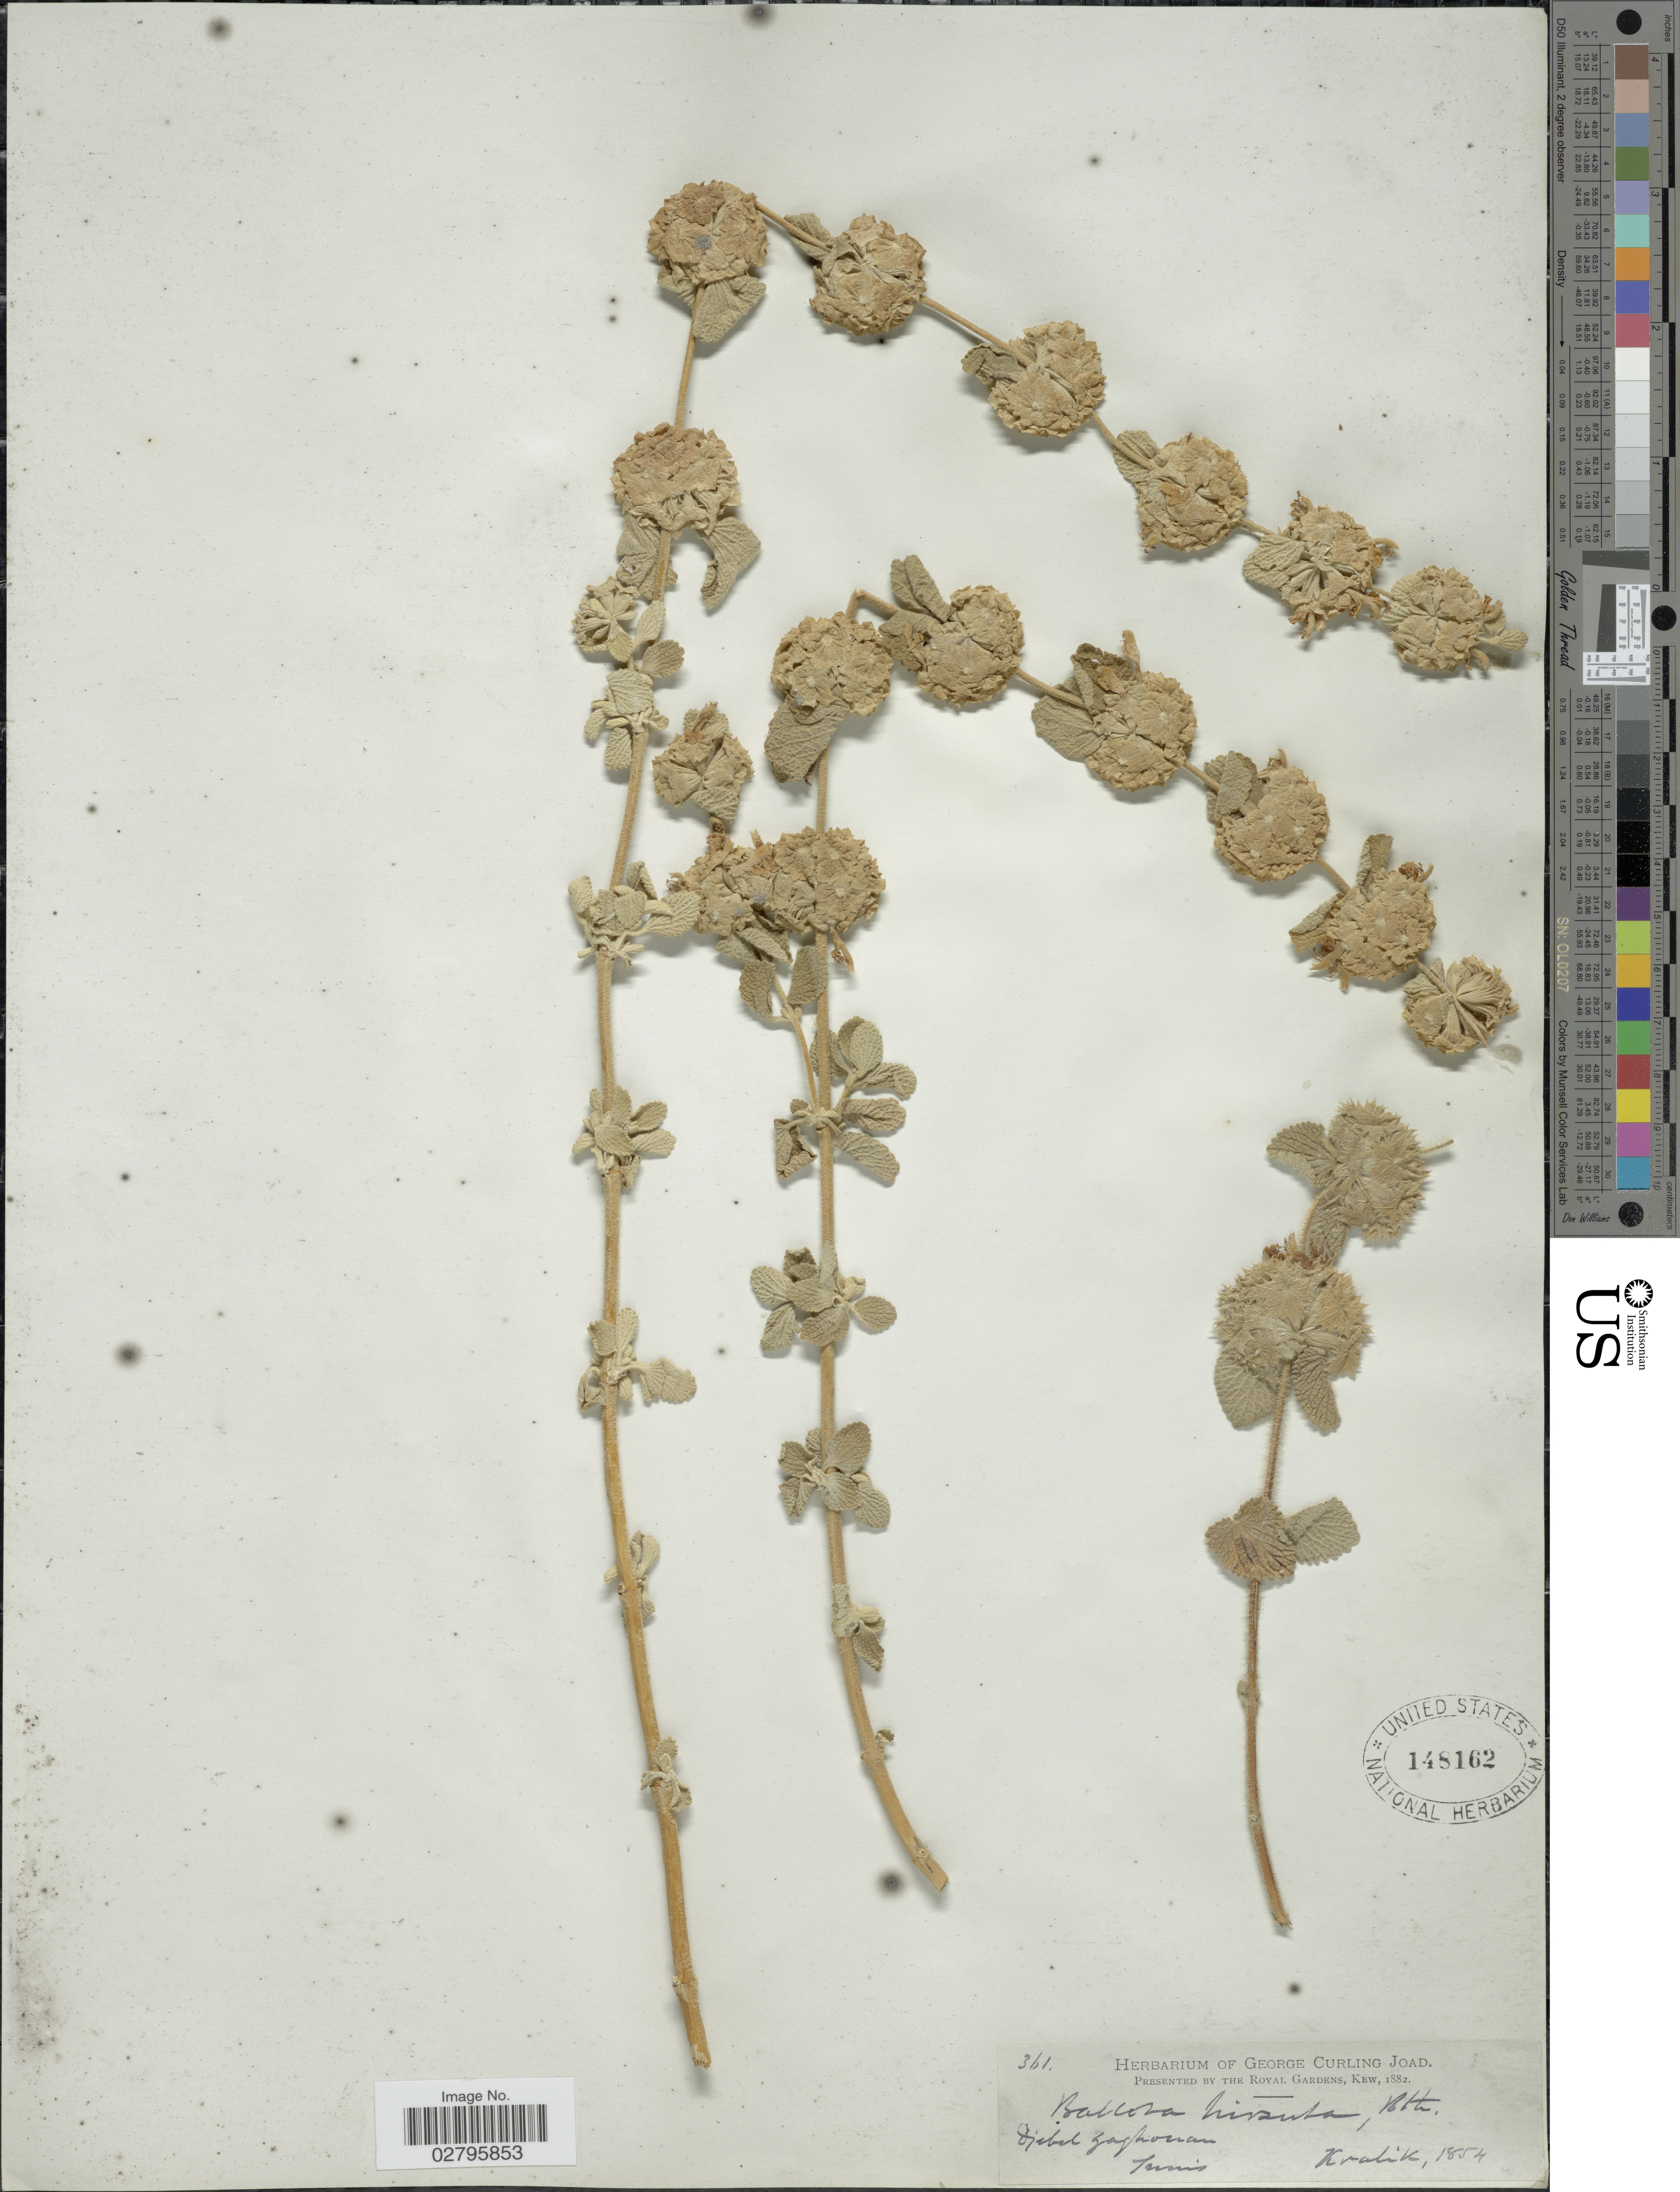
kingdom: Plantae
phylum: Tracheophyta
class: Magnoliopsida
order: Lamiales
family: Lamiaceae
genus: Ballota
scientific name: Ballota hirsuta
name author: Benth.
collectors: Kralik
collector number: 361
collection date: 1854-06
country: Tunisia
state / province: Zaghouan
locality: Djebel Zaghouan.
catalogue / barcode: US 148162